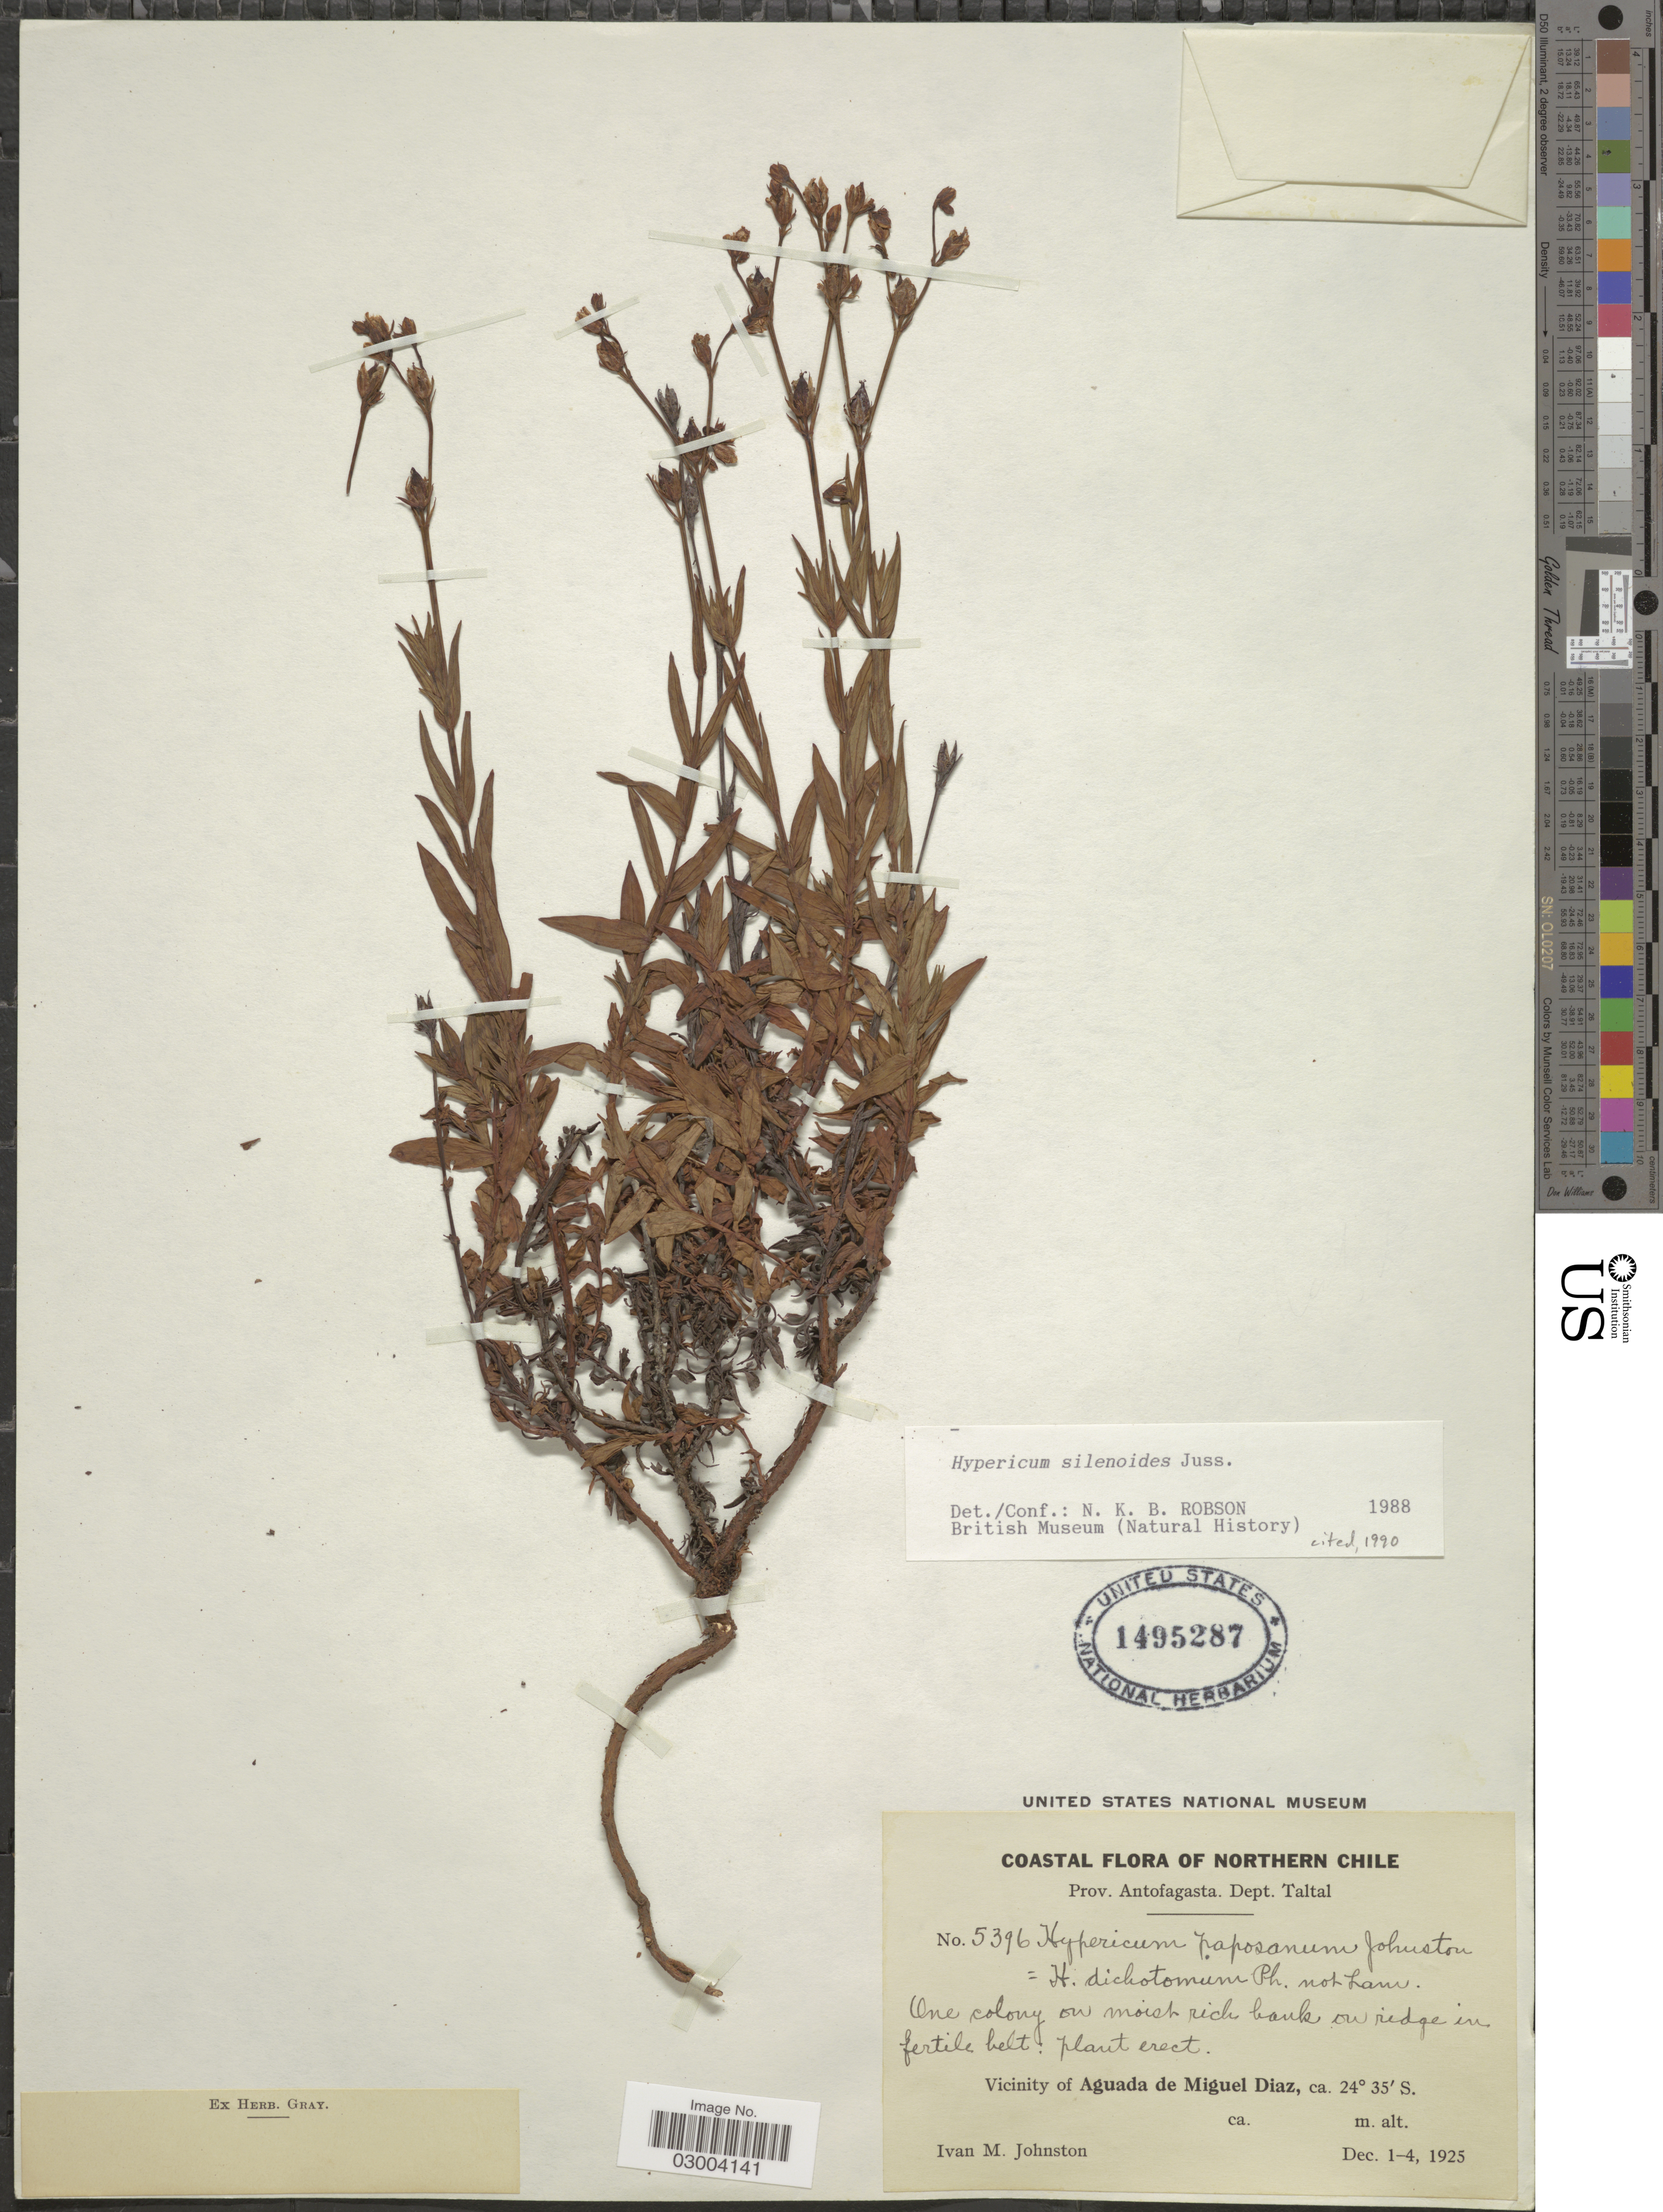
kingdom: Plantae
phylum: Tracheophyta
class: Magnoliopsida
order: Malpighiales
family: Hypericaceae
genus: Hypericum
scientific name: Hypericum silenoides subsp. silenoides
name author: Juss.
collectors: I.M. Johnston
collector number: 5396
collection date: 1925-12-01/1925-12-04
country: Chile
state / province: Antofagasta (II)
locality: Dept. Taltal, Vicinity of Aguada de Miguel Diaz.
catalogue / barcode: US 1495287